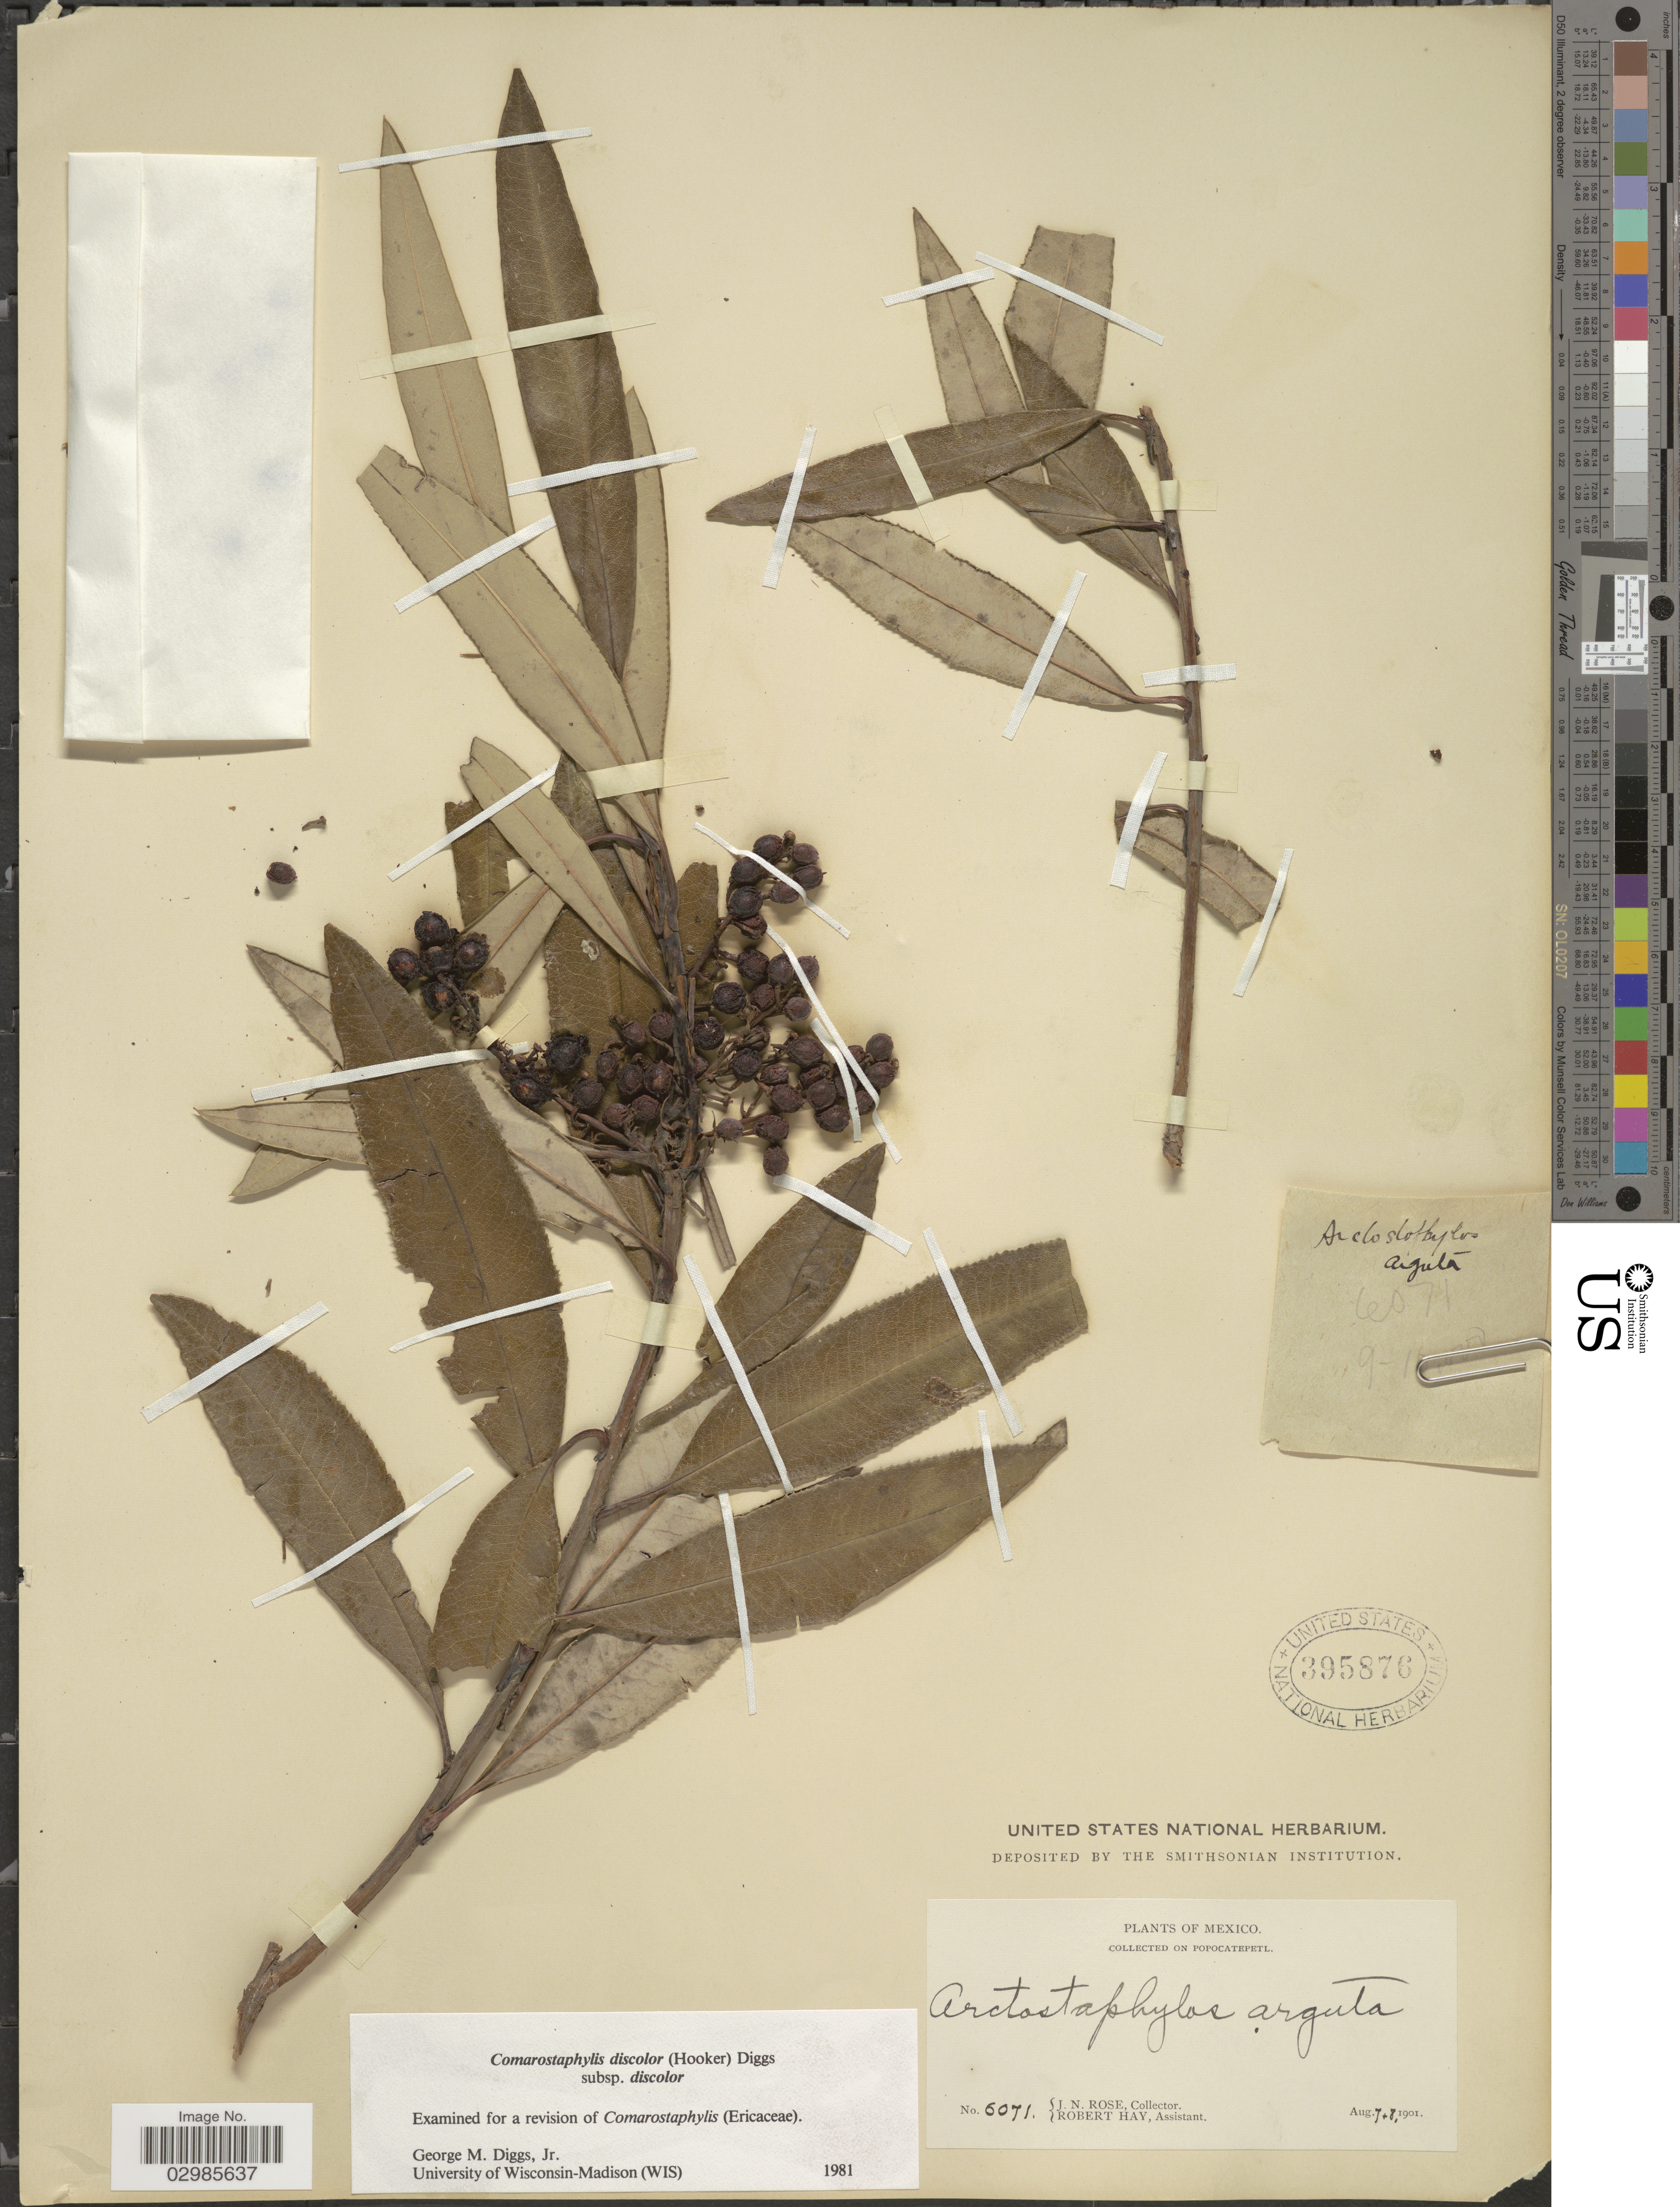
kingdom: Plantae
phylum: Tracheophyta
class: Magnoliopsida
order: Ericales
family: Ericaceae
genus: Comarostaphylis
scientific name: Comarostaphylis discolor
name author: (Hook.) Diggs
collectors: J. N. Rose & R. Hay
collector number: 6071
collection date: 1901-08-07/1901-08-08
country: Mexico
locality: Popocatepetl.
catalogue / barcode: US 395876